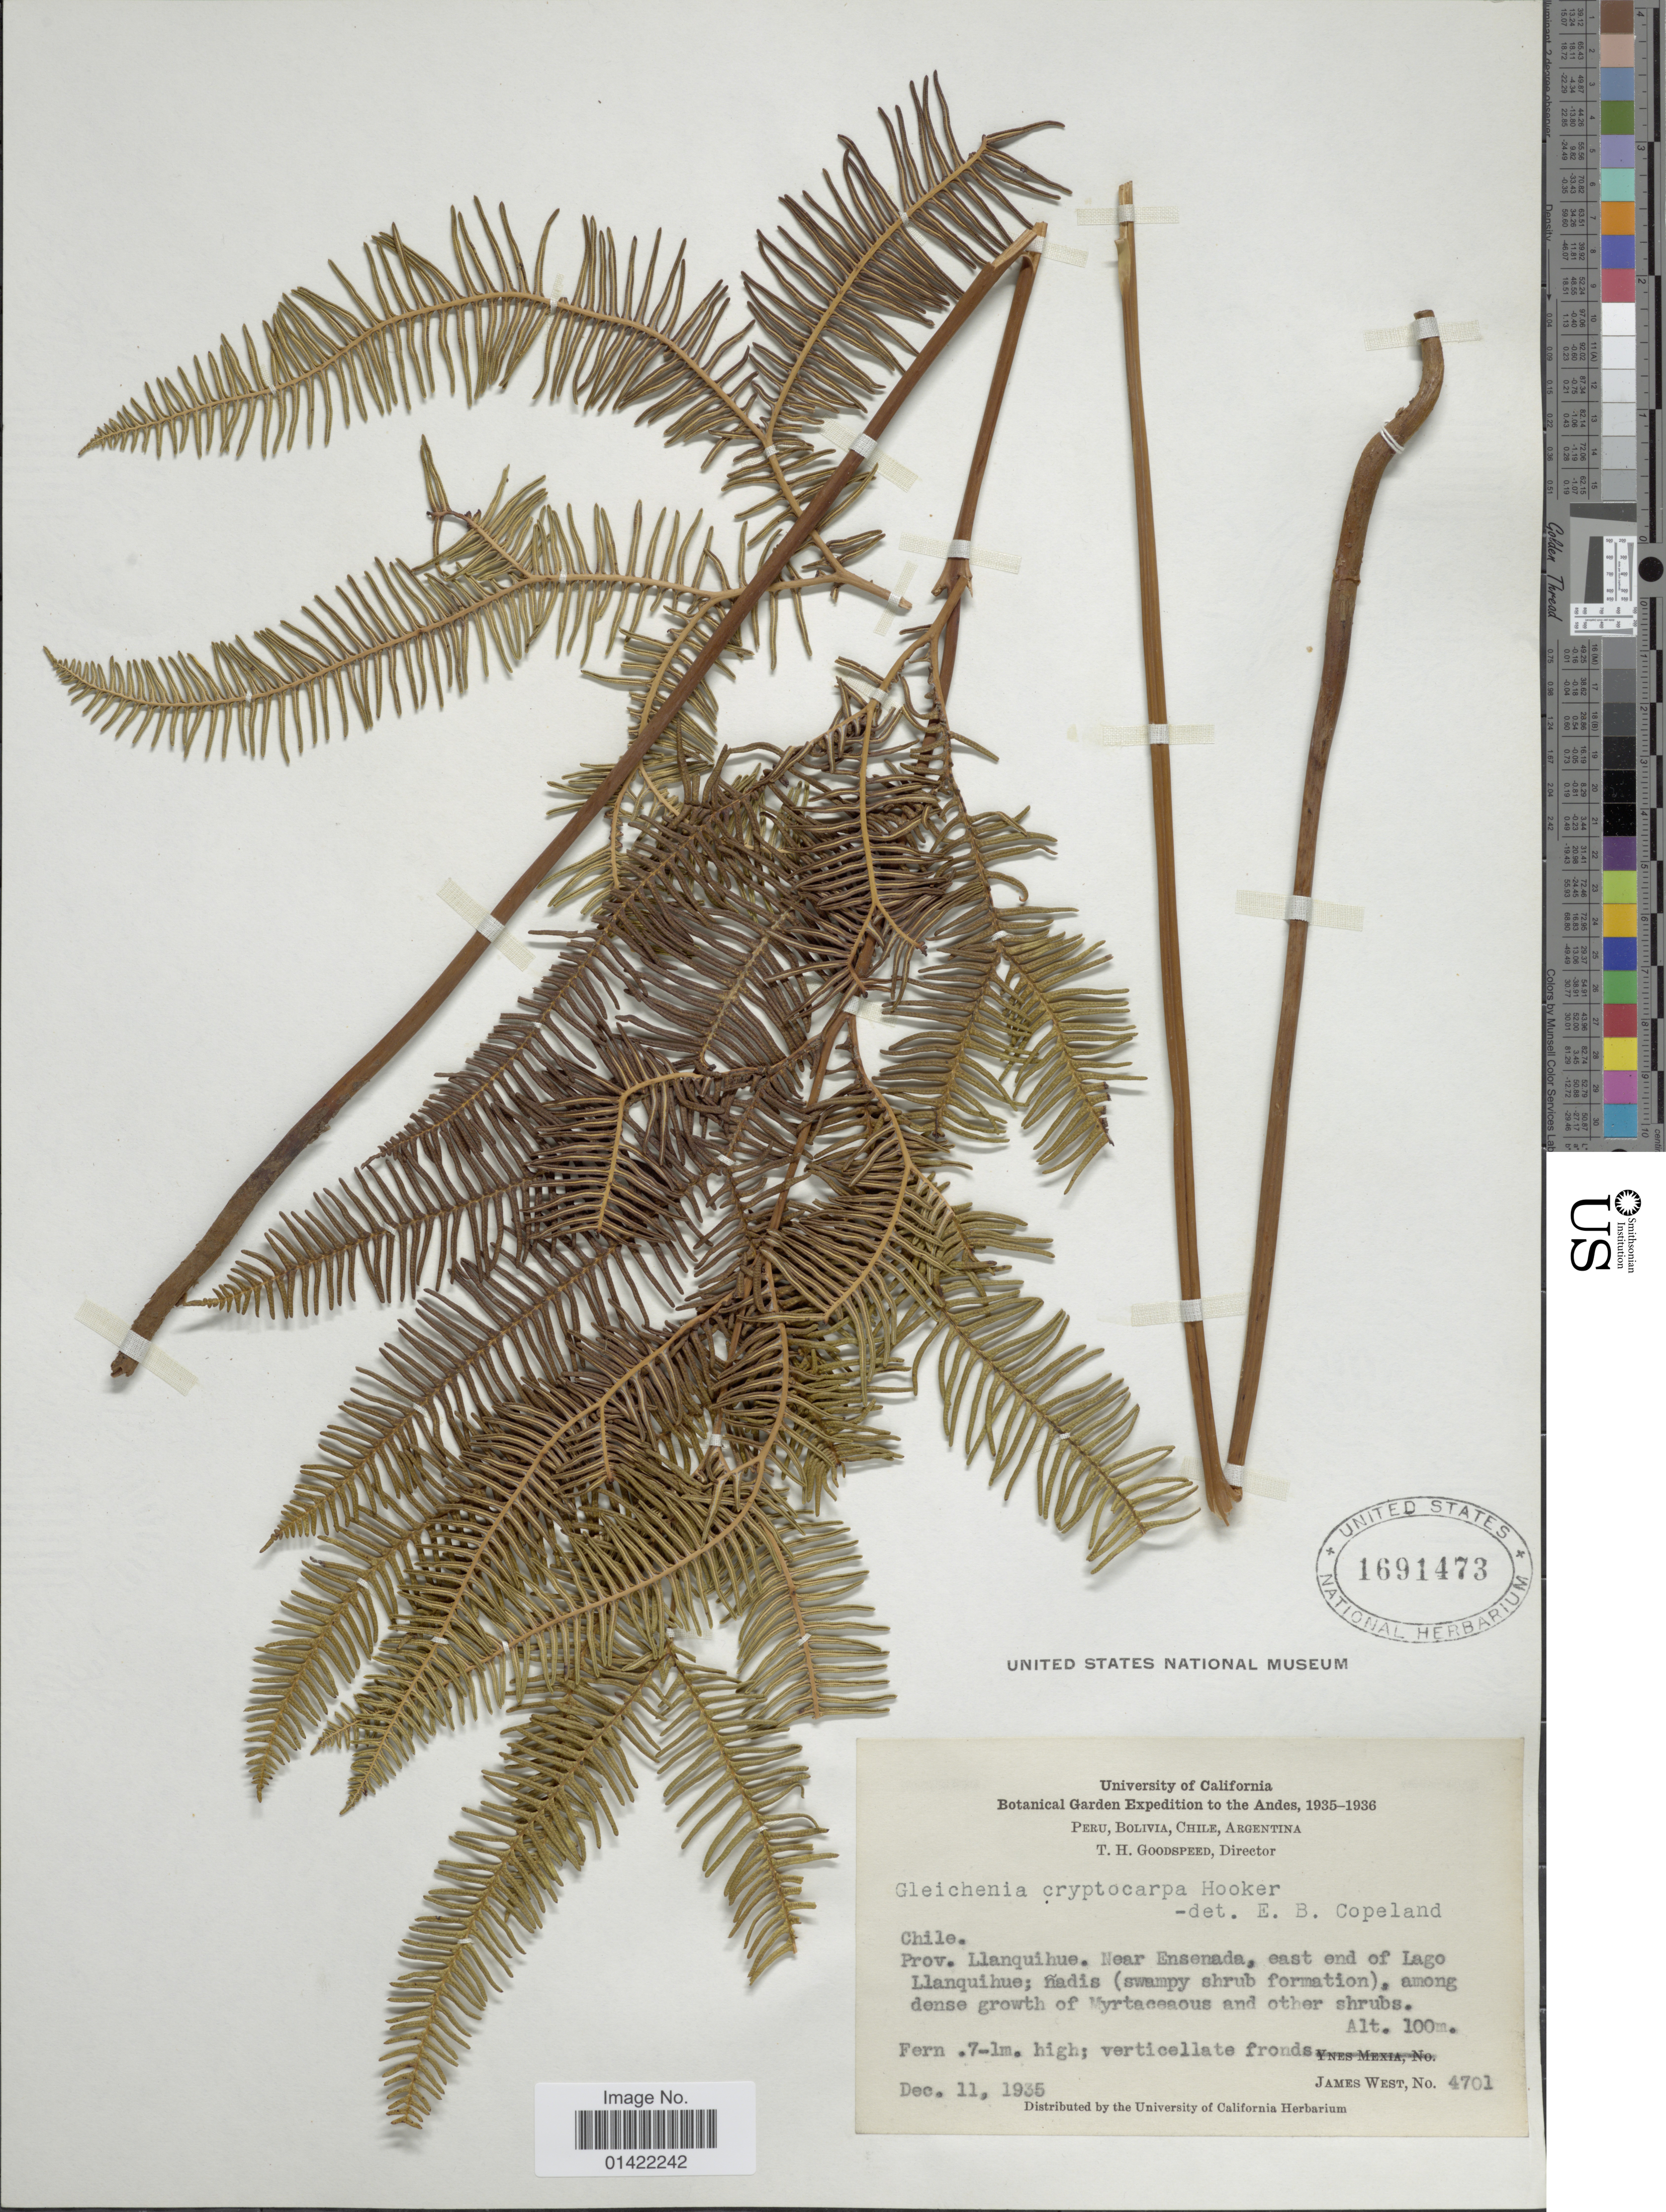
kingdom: Plantae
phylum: Tracheophyta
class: Polypodiopsida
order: Gleicheniales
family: Gleicheniaceae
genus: Sticherus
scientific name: Sticherus cryptocarpus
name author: (Hook.) Ching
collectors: J. West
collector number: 4701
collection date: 1935-12-11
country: Chile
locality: Andes, Prov. Llanquihue, near Ensenada, east end of Lago Llanquihue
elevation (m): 100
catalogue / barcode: US 1691473